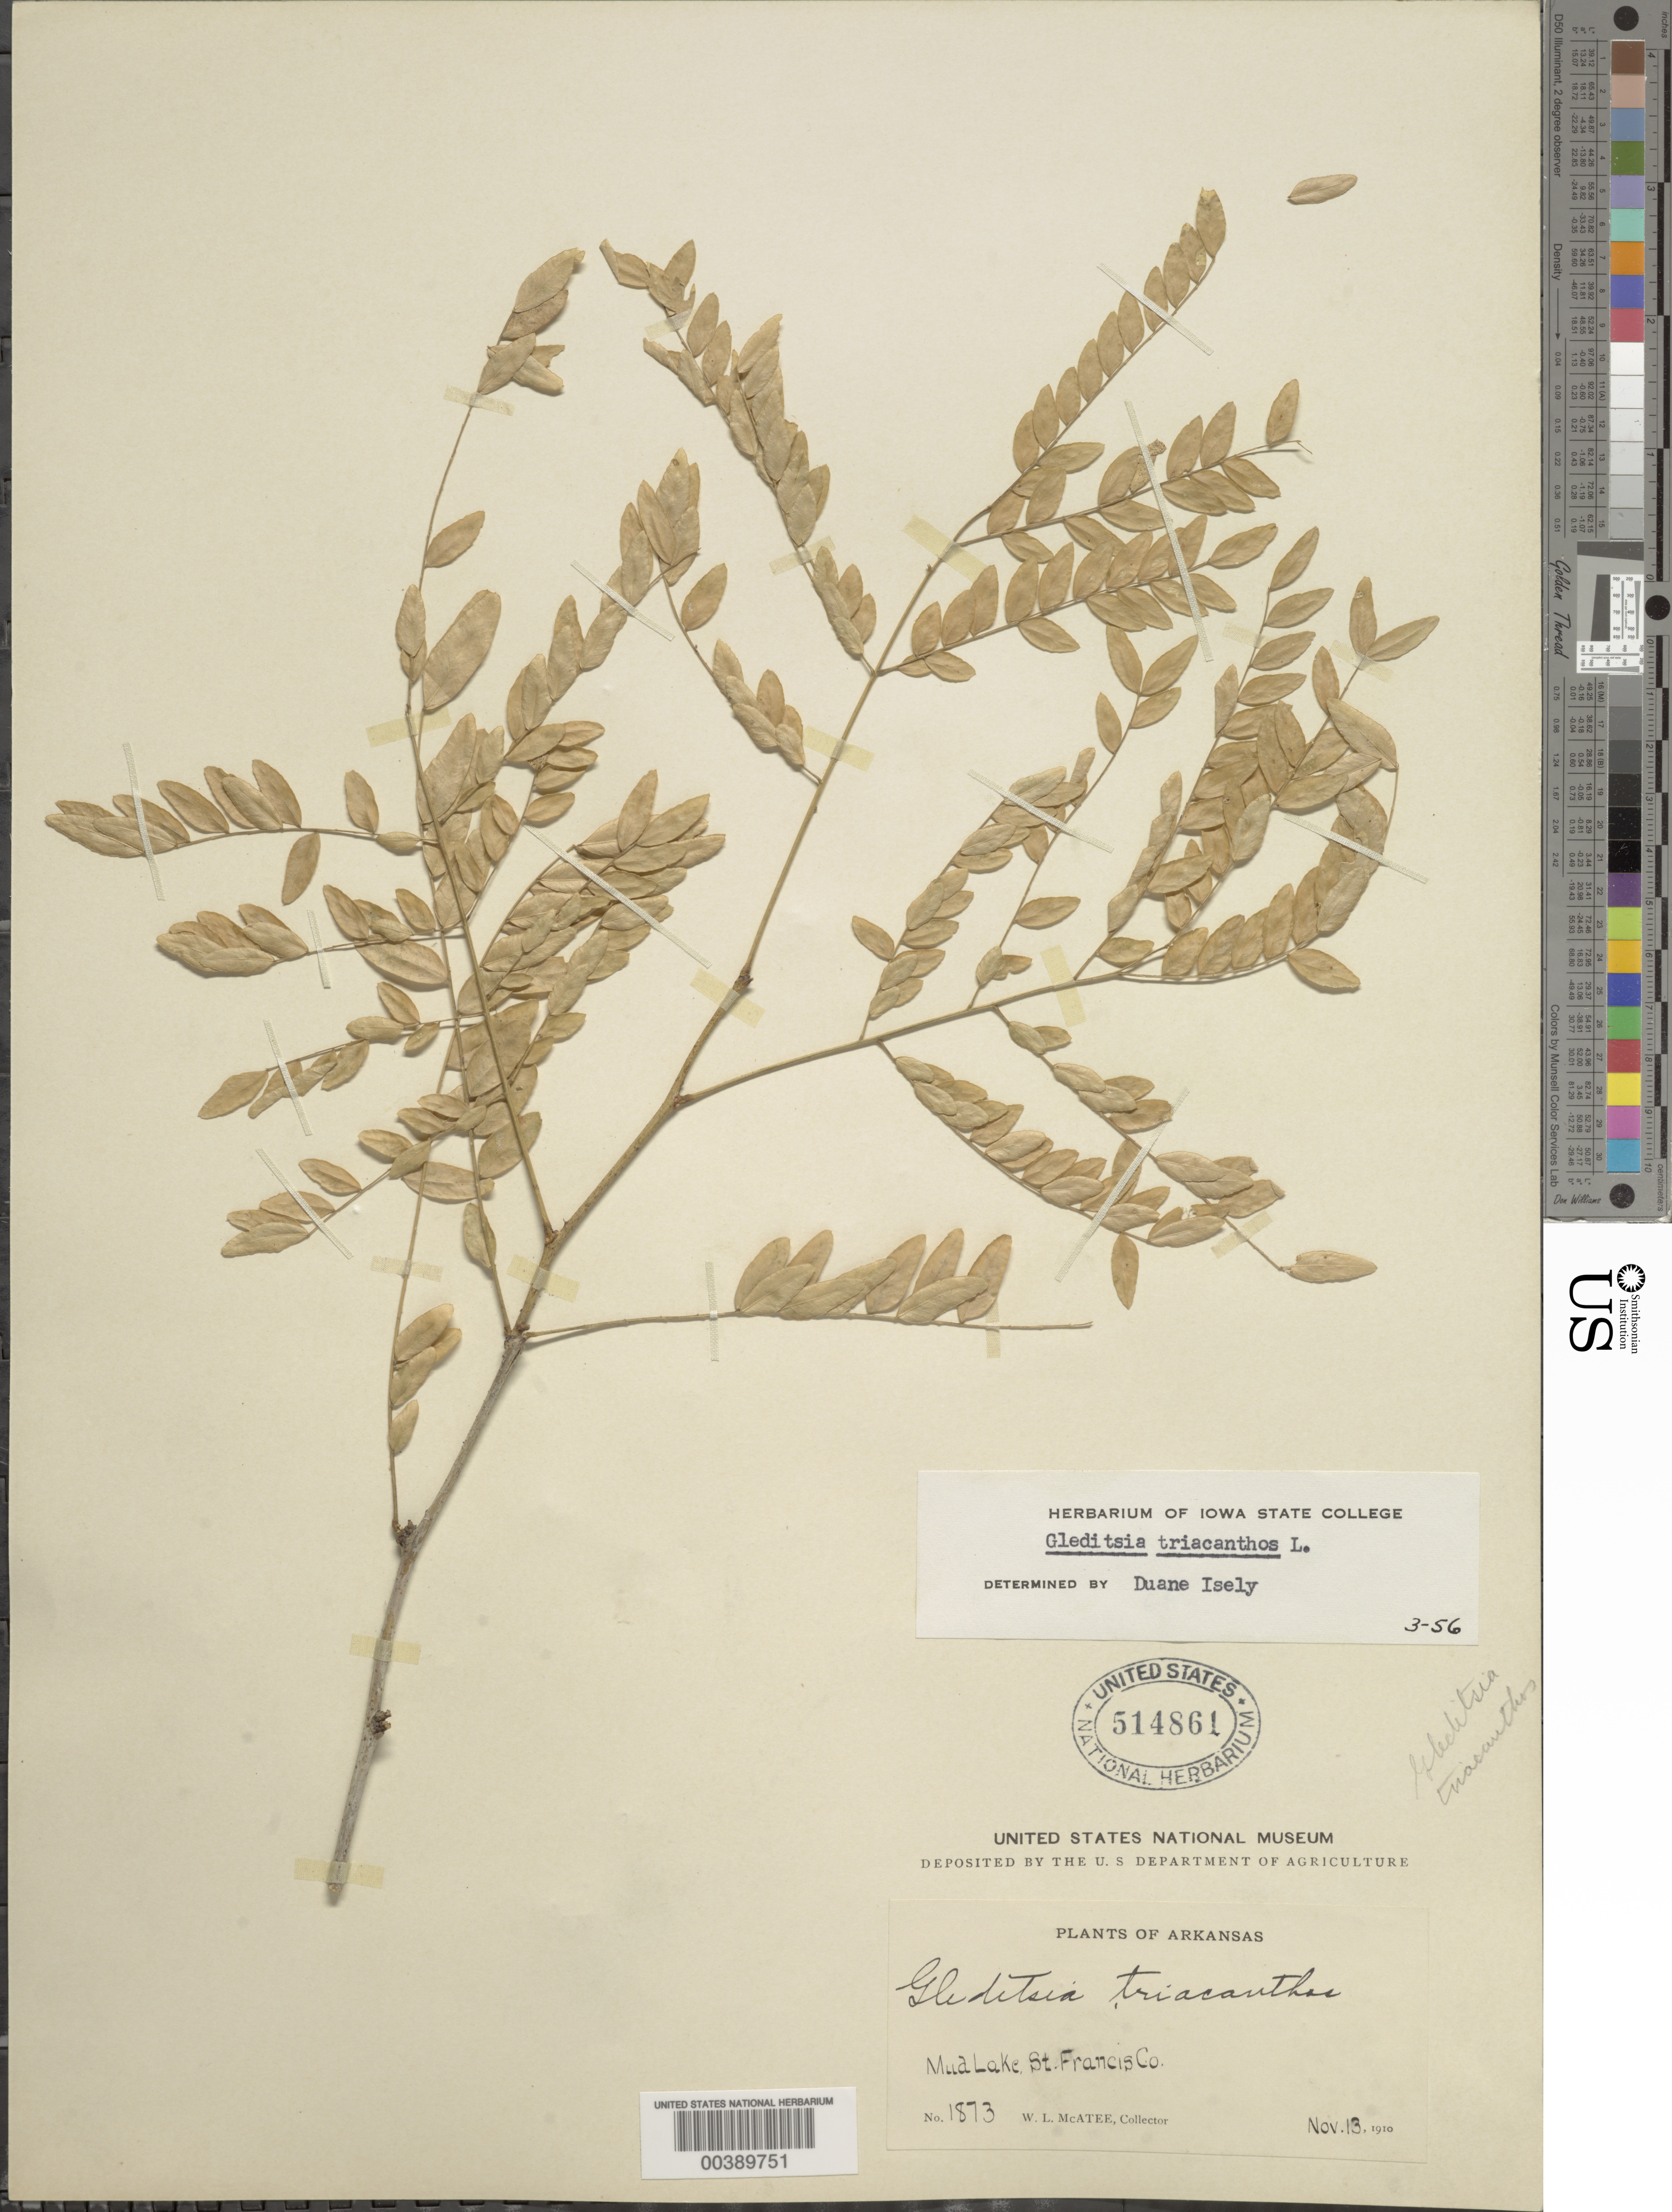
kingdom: Plantae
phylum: Tracheophyta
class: Magnoliopsida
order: Fabales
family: Fabaceae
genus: Gleditsia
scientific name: Gleditsia triacanthos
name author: L.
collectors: W. McAtee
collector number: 1873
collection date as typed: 13 Nov 1910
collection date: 1910-11-13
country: United States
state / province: Arkansas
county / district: Saint Francis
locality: Mud lake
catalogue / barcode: US 514861